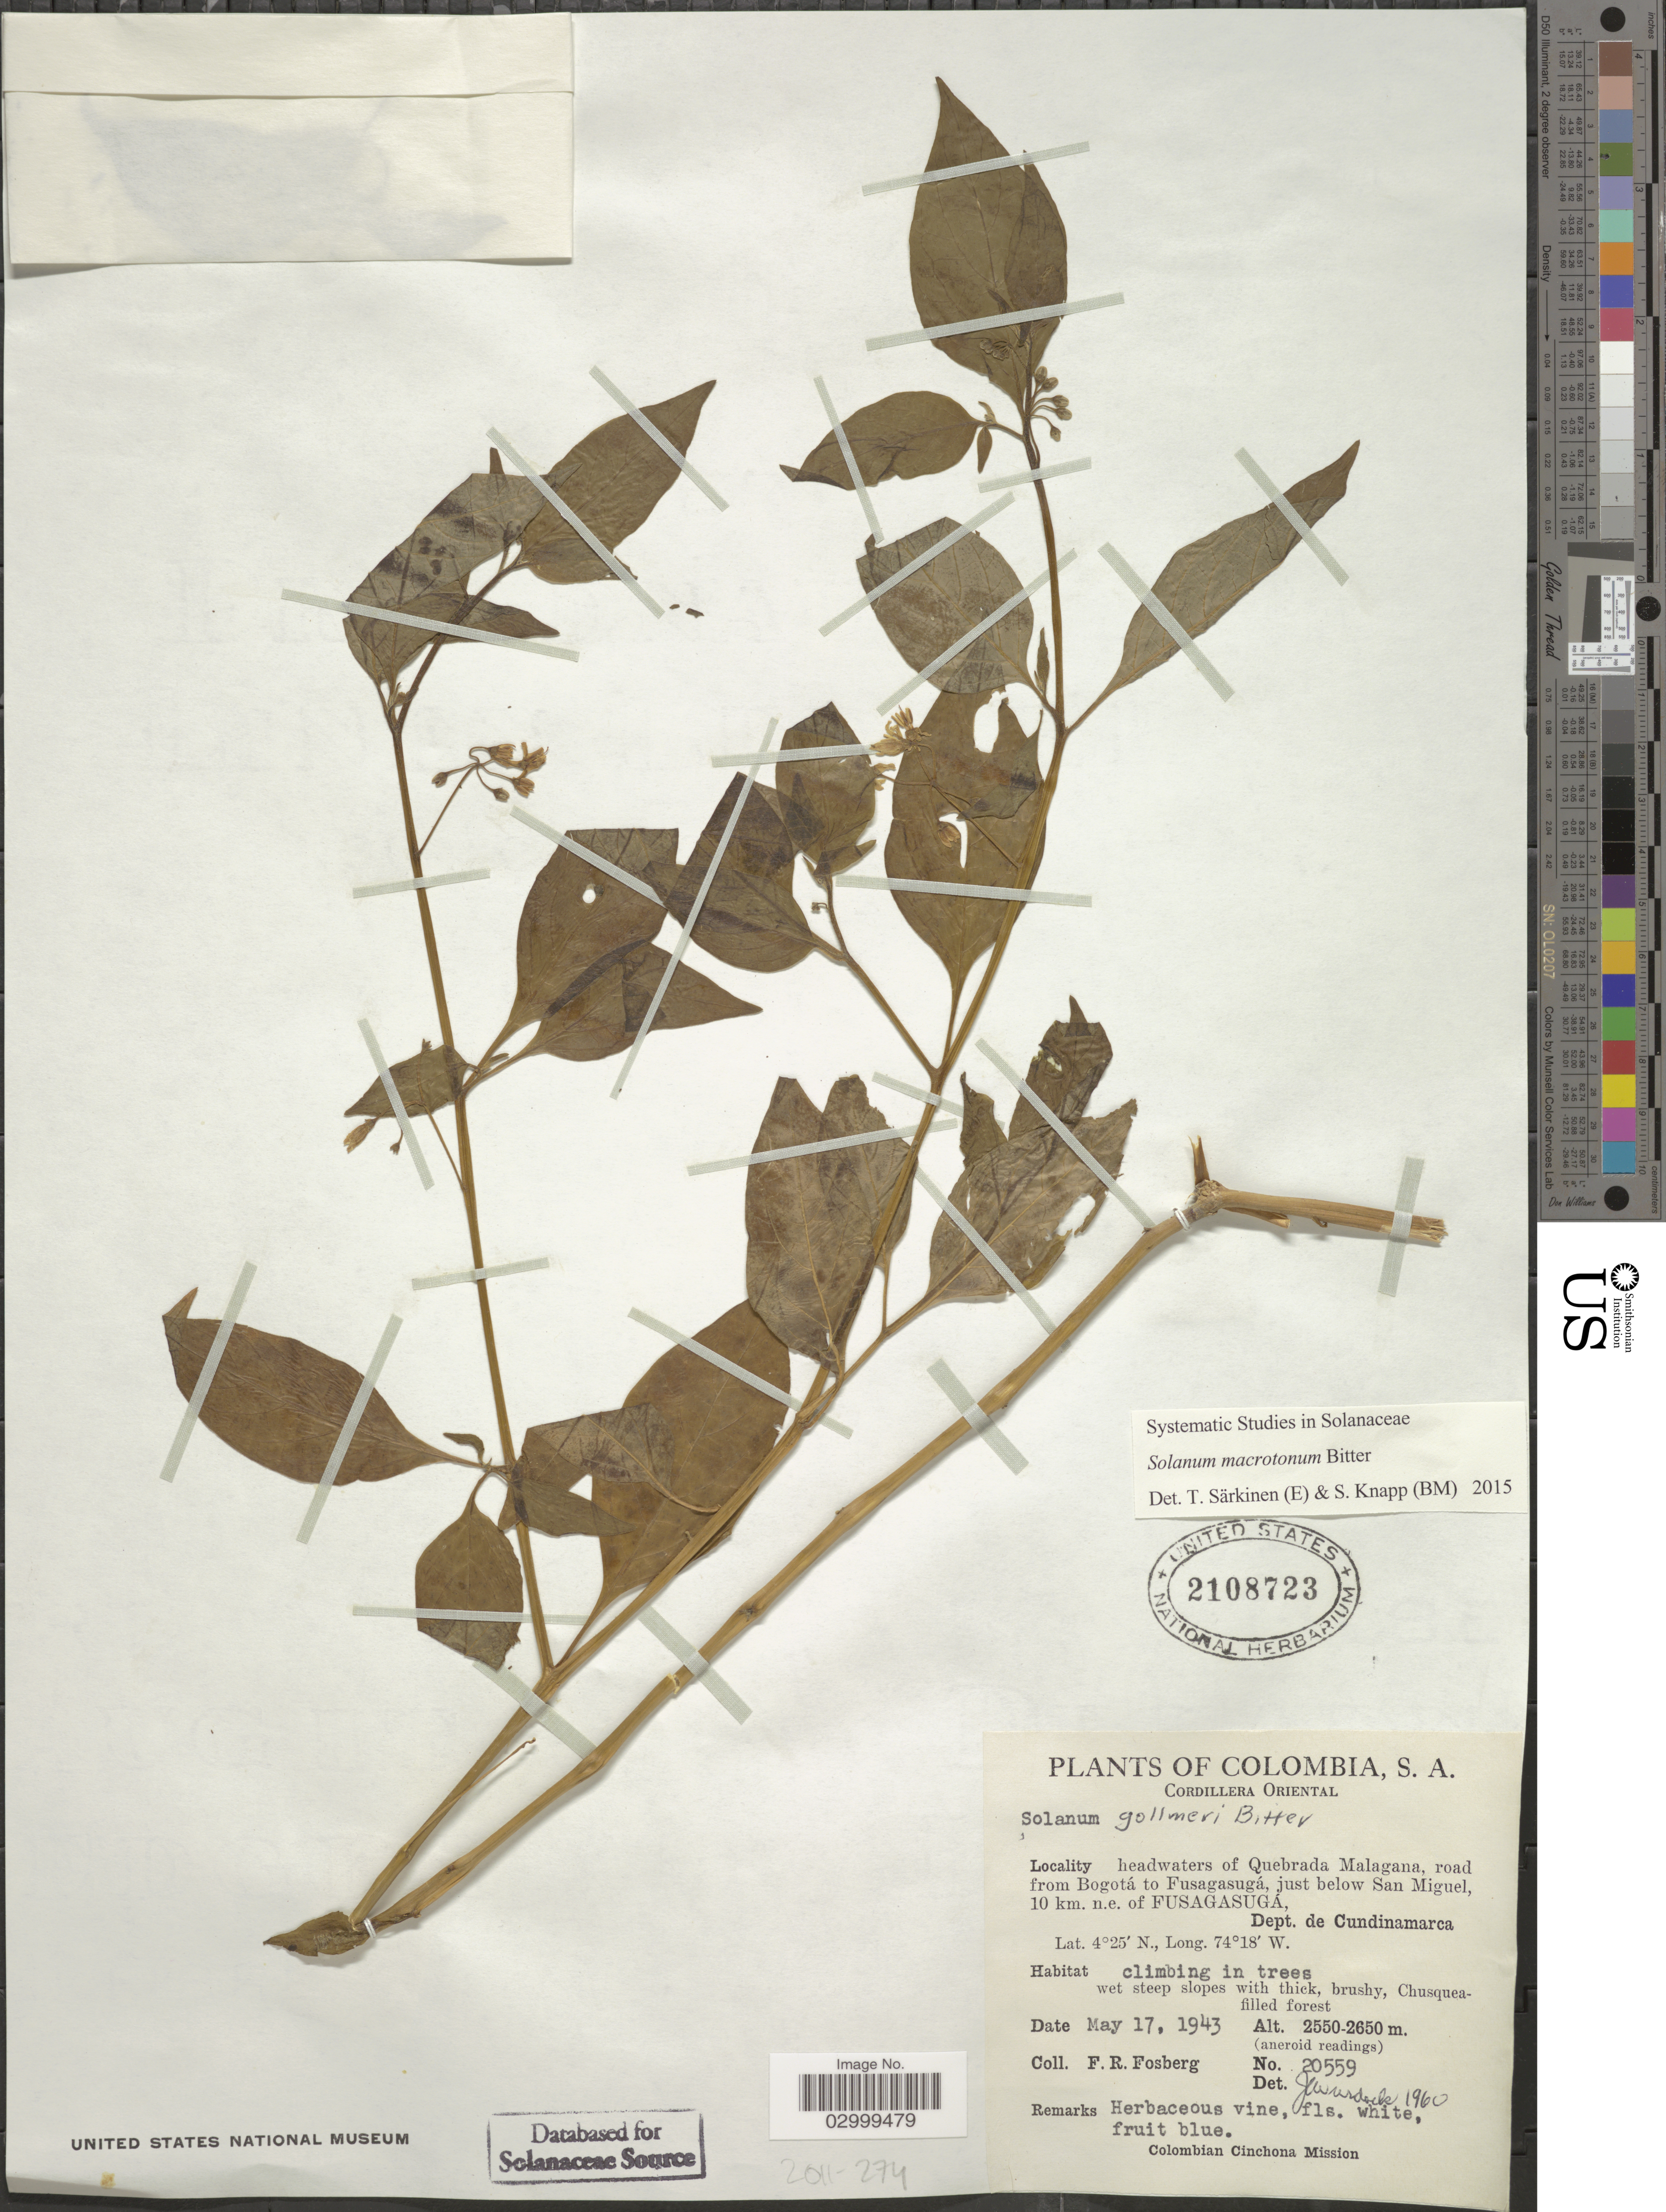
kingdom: Plantae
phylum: Tracheophyta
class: Magnoliopsida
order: Solanales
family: Solanaceae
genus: Solanum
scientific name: Solanum macrotonum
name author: Bitter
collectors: F. R. Fosberg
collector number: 20559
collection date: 1943-05-17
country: Colombia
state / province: Cundinamarca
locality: Cordillera Oriental. Headwaters of Quebrada Malagana, road from Bogotá to Fusagasugá, just below San Miguel, 10 km. n.e. of Fusagasugá, Dept. de Cundinamarca.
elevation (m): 2550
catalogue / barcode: US 2108723